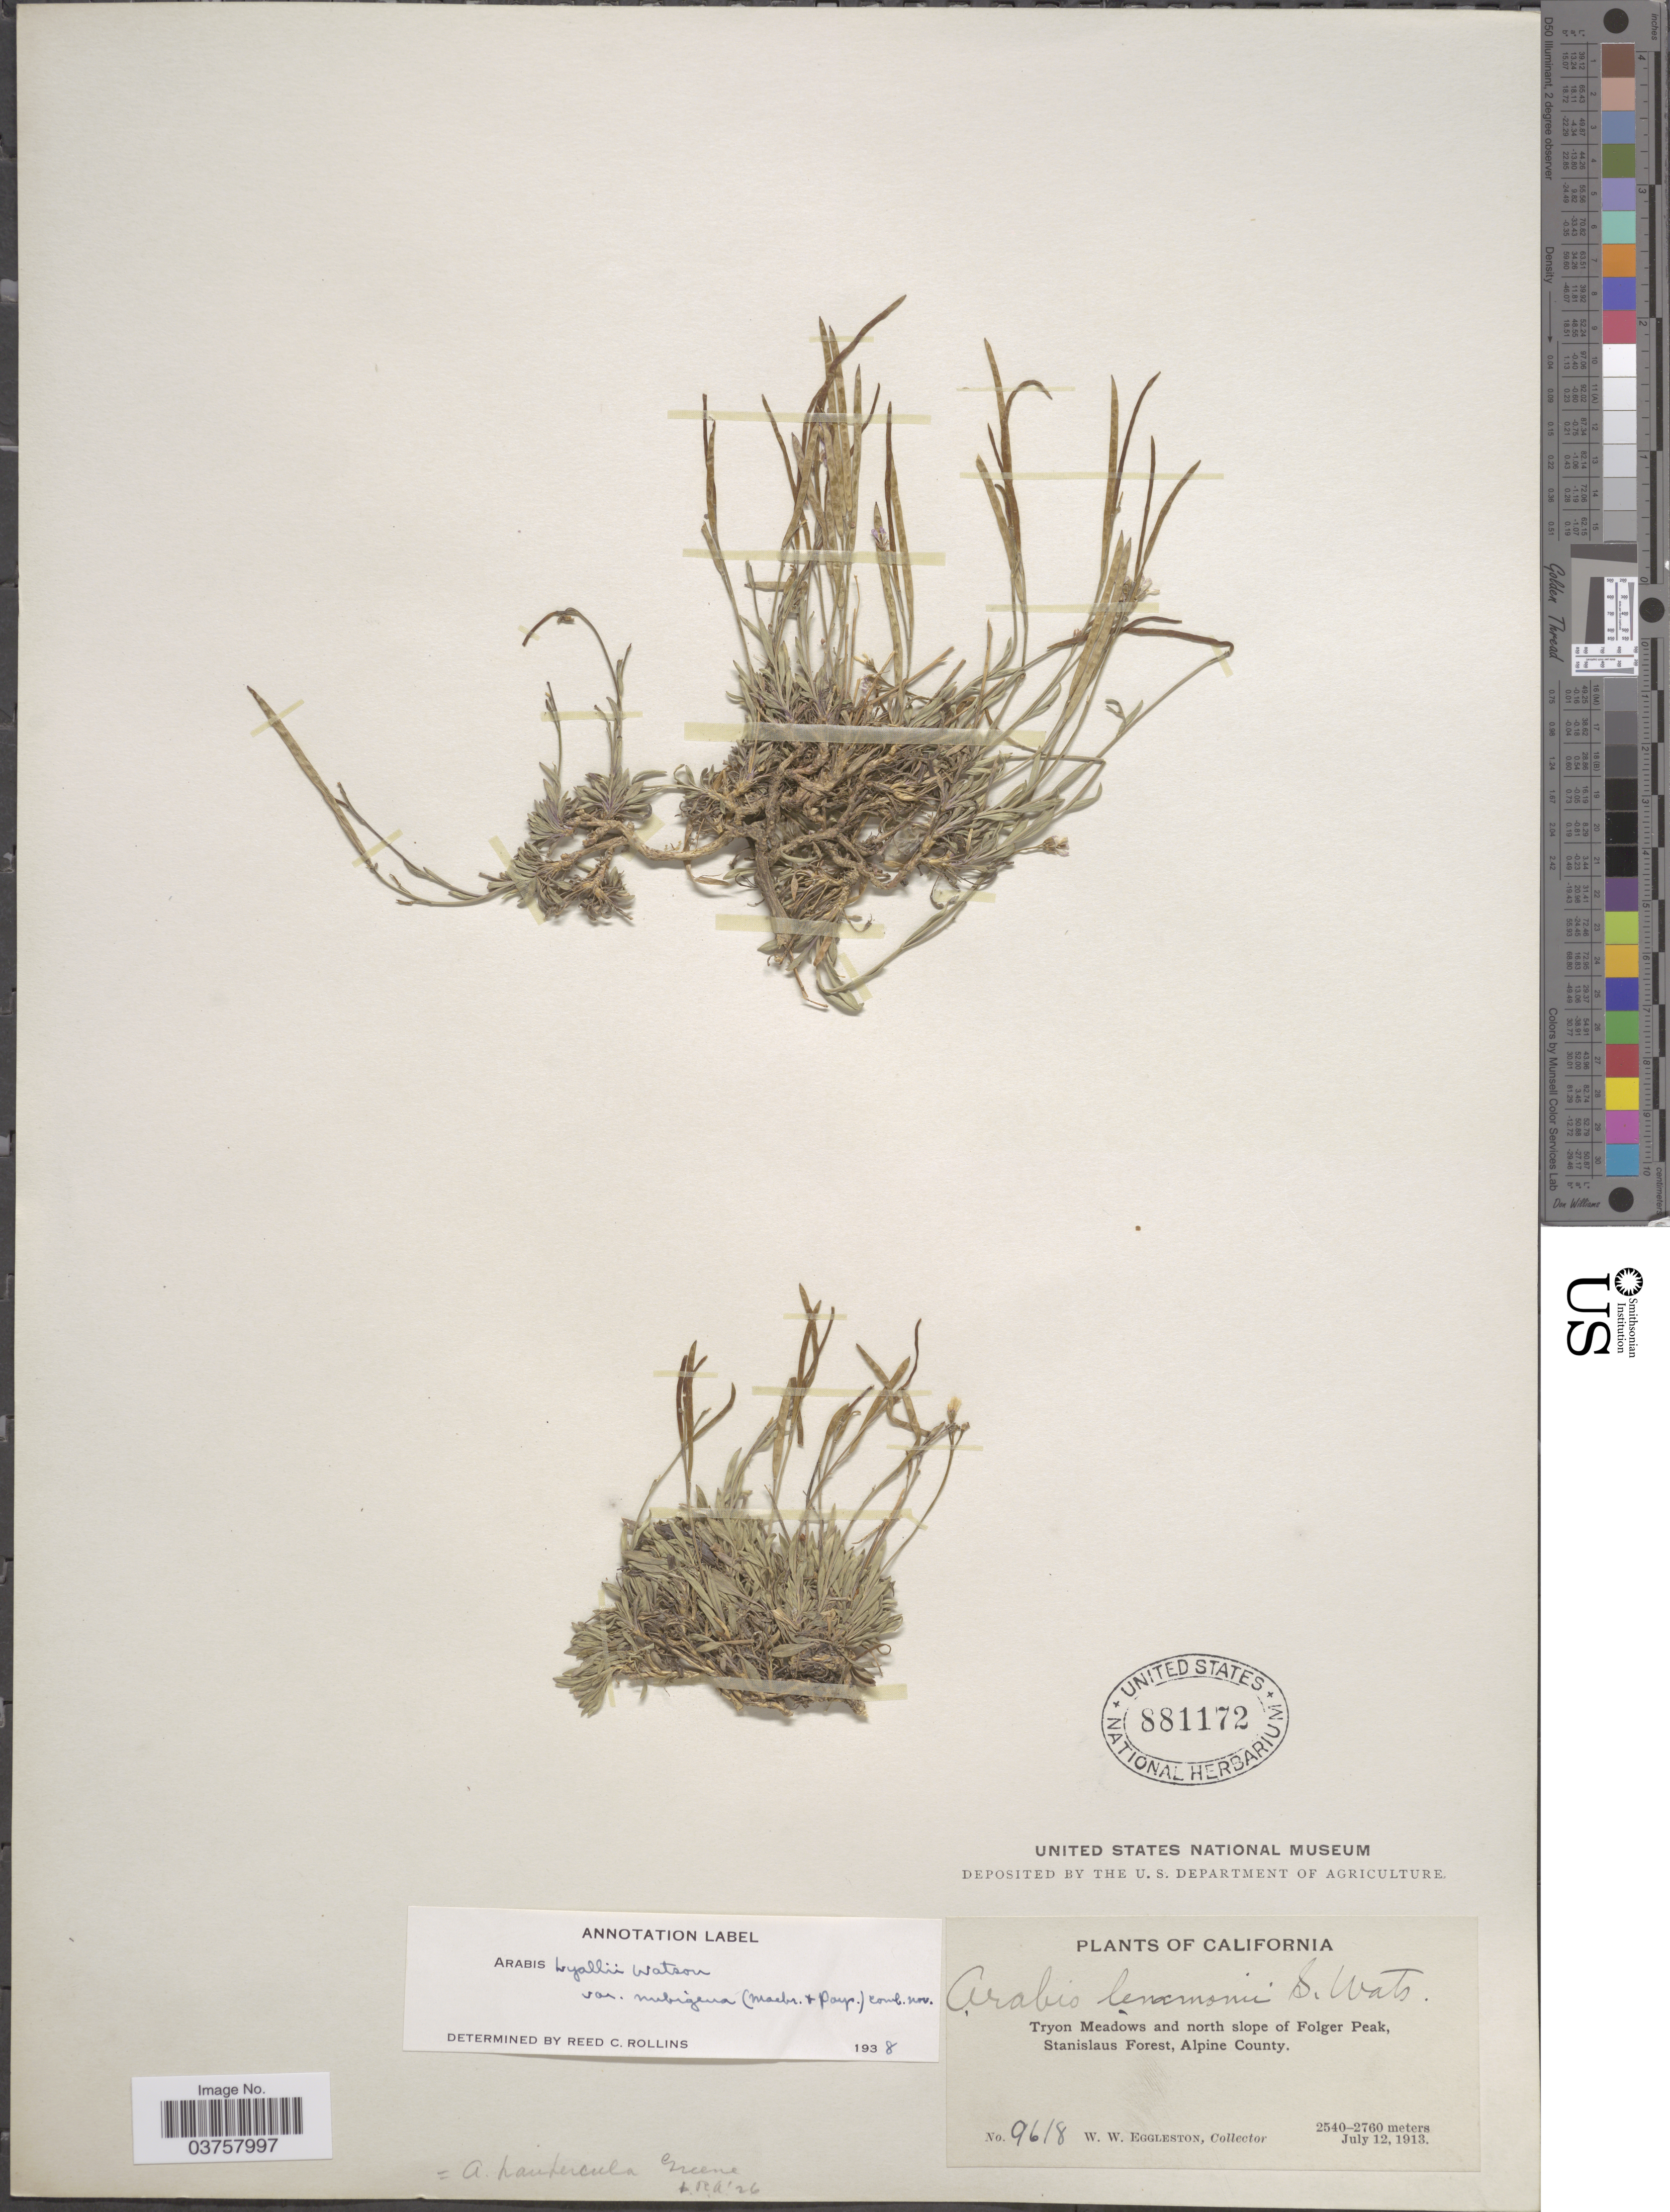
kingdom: Plantae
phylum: Tracheophyta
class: Magnoliopsida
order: Brassicales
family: Brassicaceae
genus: Arabis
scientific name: Arabis lyallii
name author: S. Watson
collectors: W. W. Eggleston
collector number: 9618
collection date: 1913-07-12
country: United States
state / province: California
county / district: Alpine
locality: Tryon Meadows and north slope of Folger Peak, Stanislaus Forest, Alpine County.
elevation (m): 2540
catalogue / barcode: US 881172